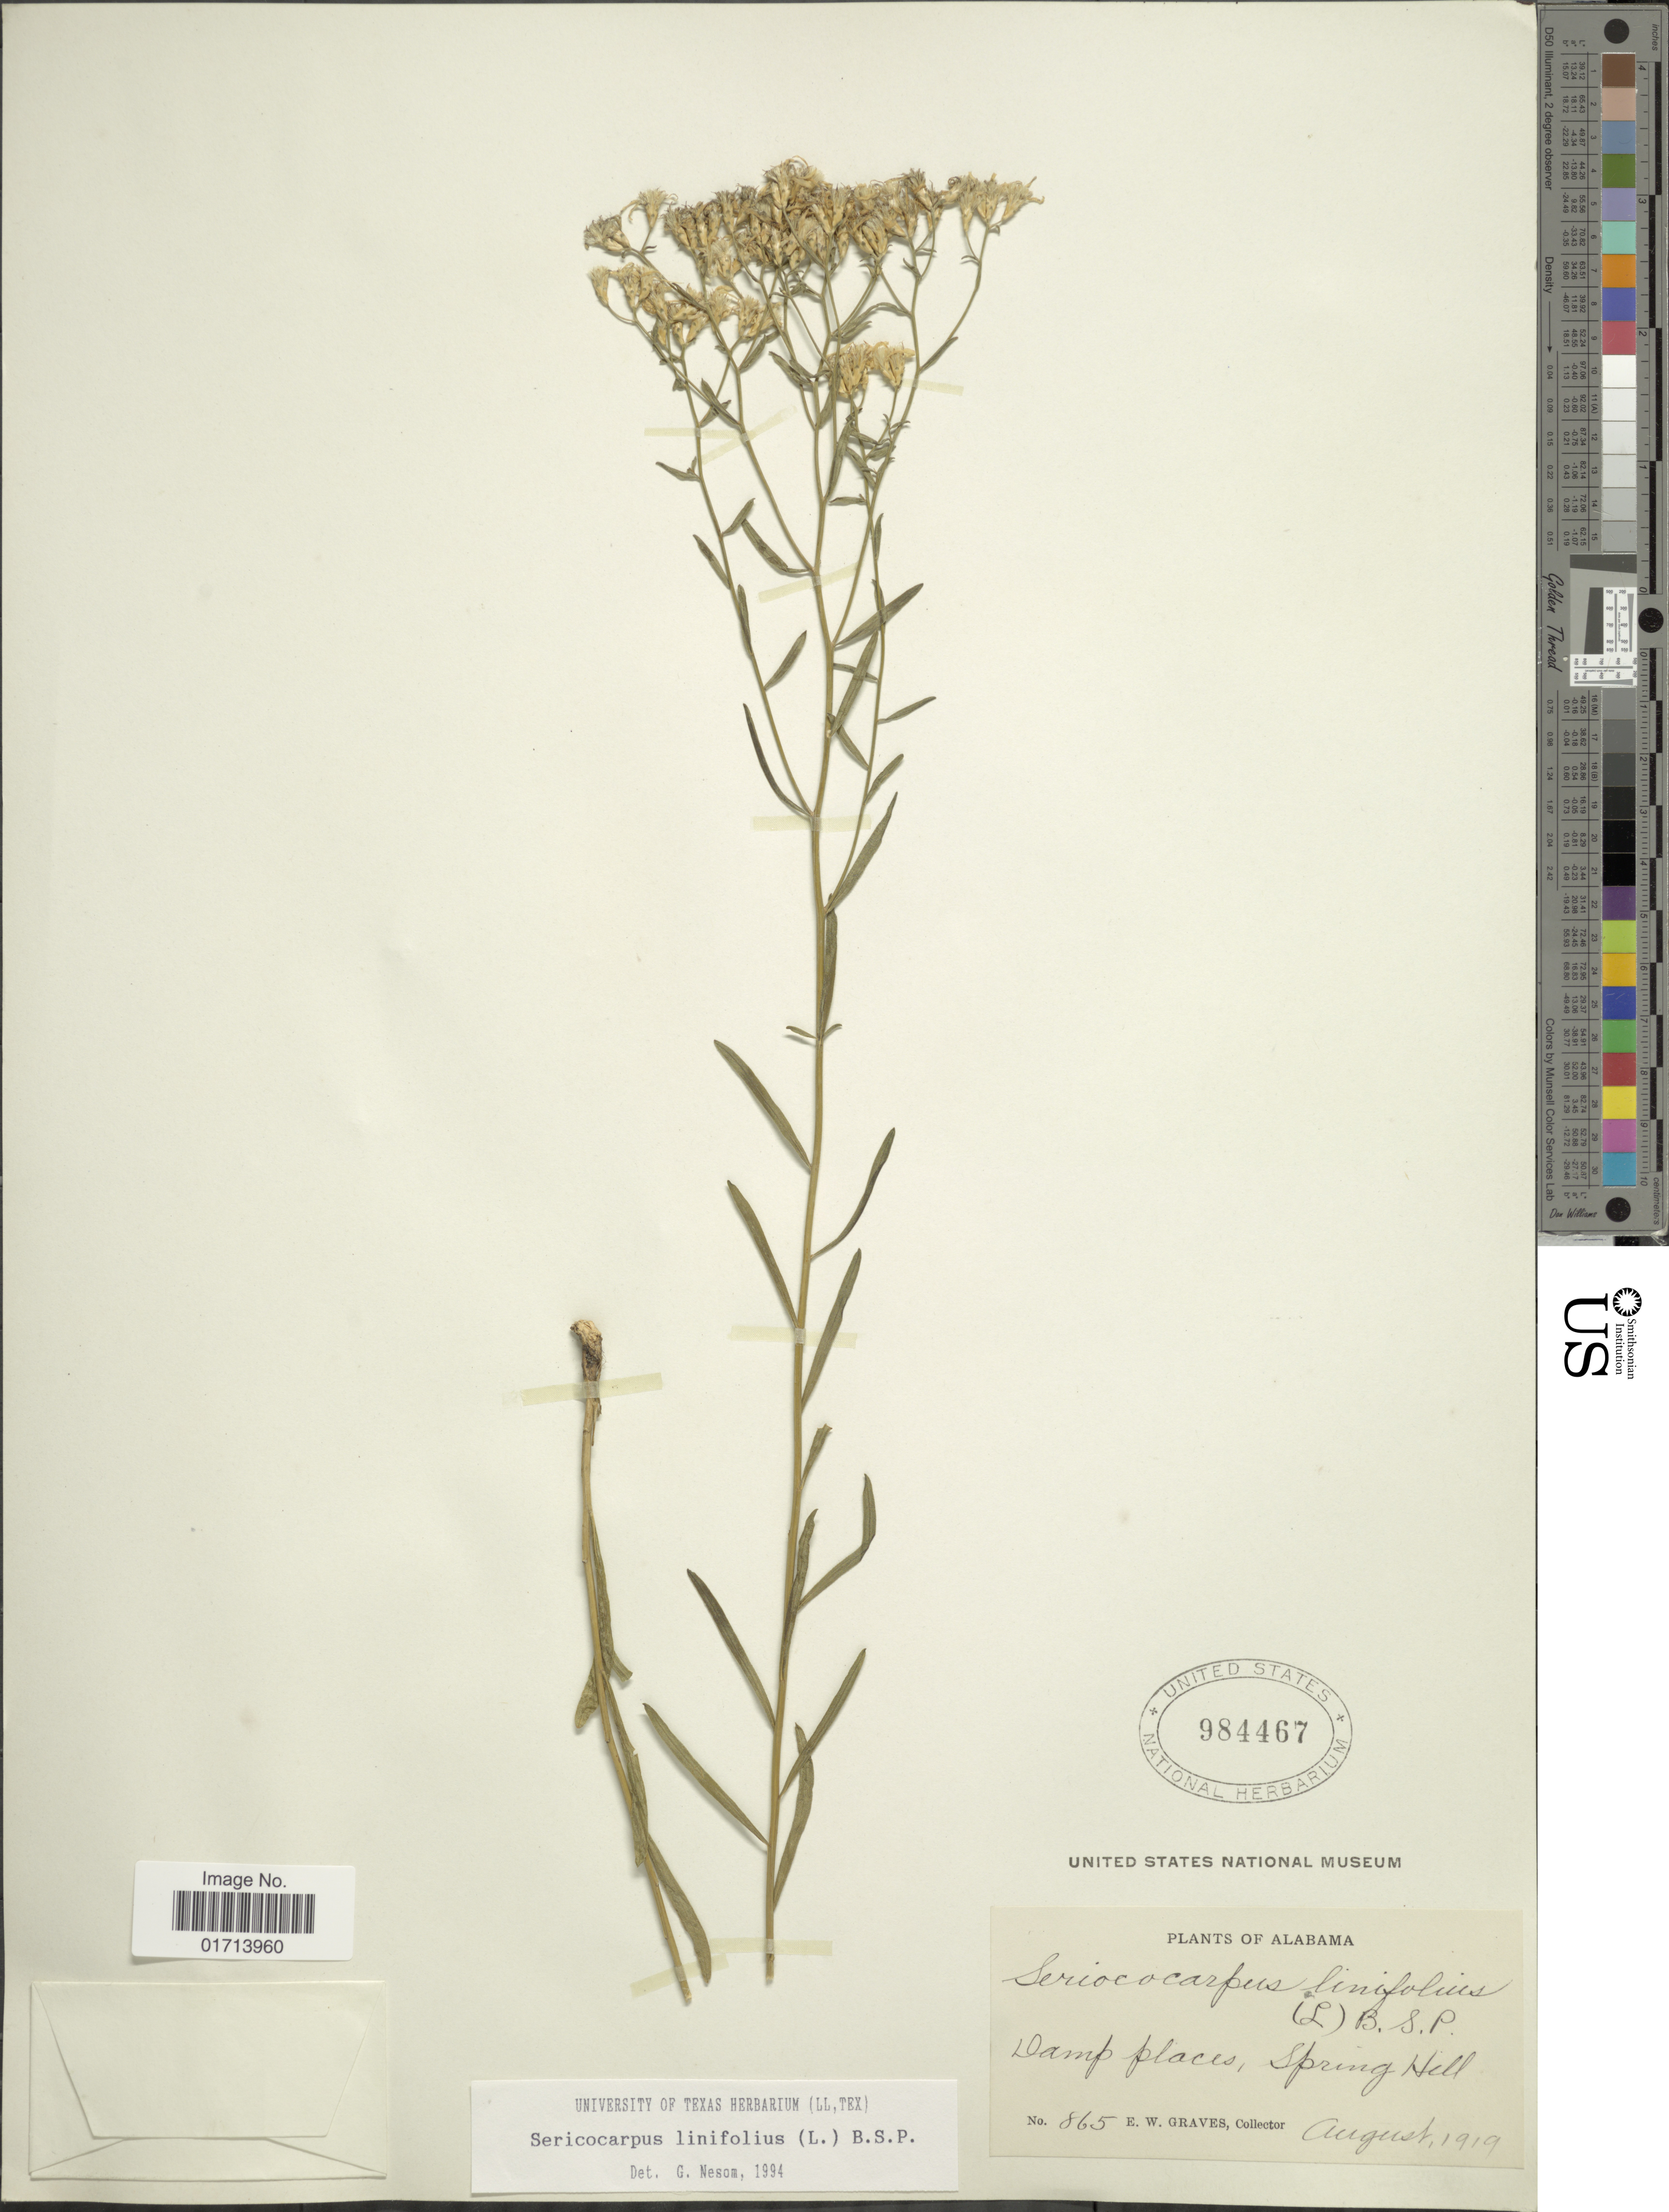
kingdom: Plantae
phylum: Tracheophyta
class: Magnoliopsida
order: Asterales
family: Asteraceae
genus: Sericocarpus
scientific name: Sericocarpus linifolius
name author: (L.) Britton, Stearns & Poggenb.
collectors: E. Graves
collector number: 865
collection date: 1919-08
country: United States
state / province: Alabama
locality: Damp places, Spring Hill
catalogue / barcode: US 984467